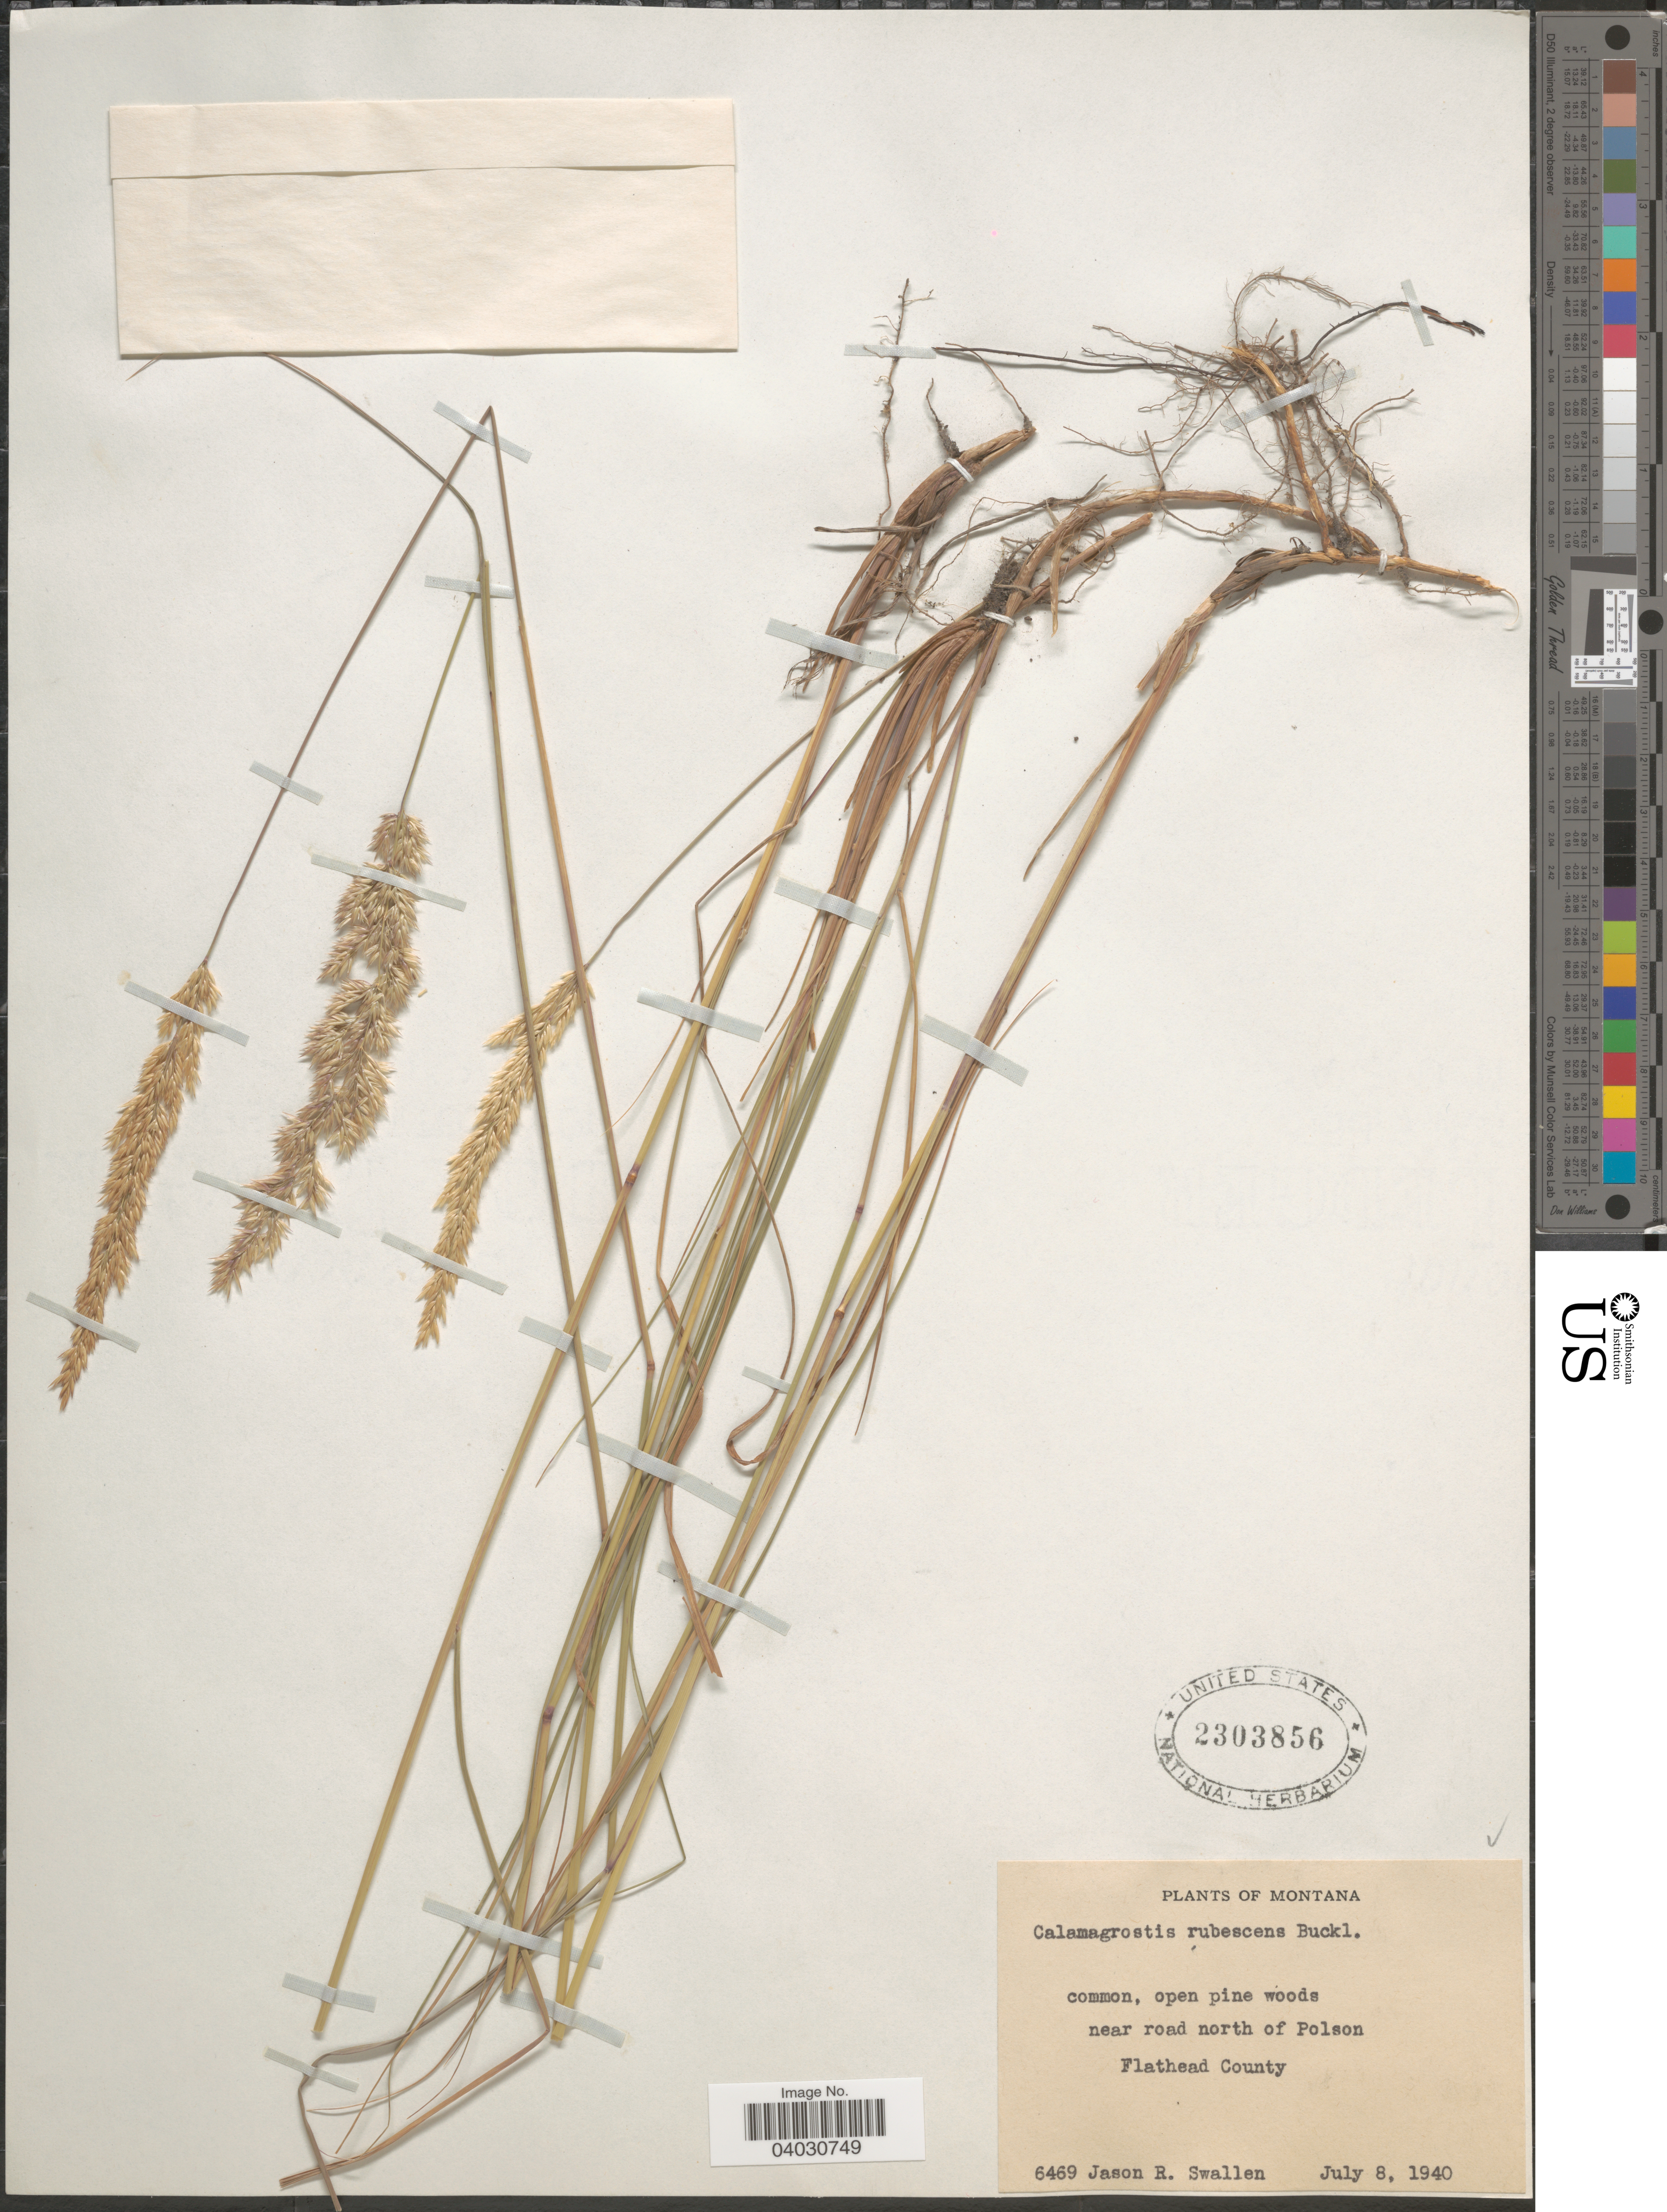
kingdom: Plantae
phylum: Tracheophyta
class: Liliopsida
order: Poales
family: Poaceae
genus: Calamagrostis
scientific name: Calamagrostis rubescens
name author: Buckley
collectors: J. R. Swallen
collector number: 6469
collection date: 1940-07-08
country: United States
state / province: Montana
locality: Near road north of Polson. Flathead County.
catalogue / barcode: US 2303856